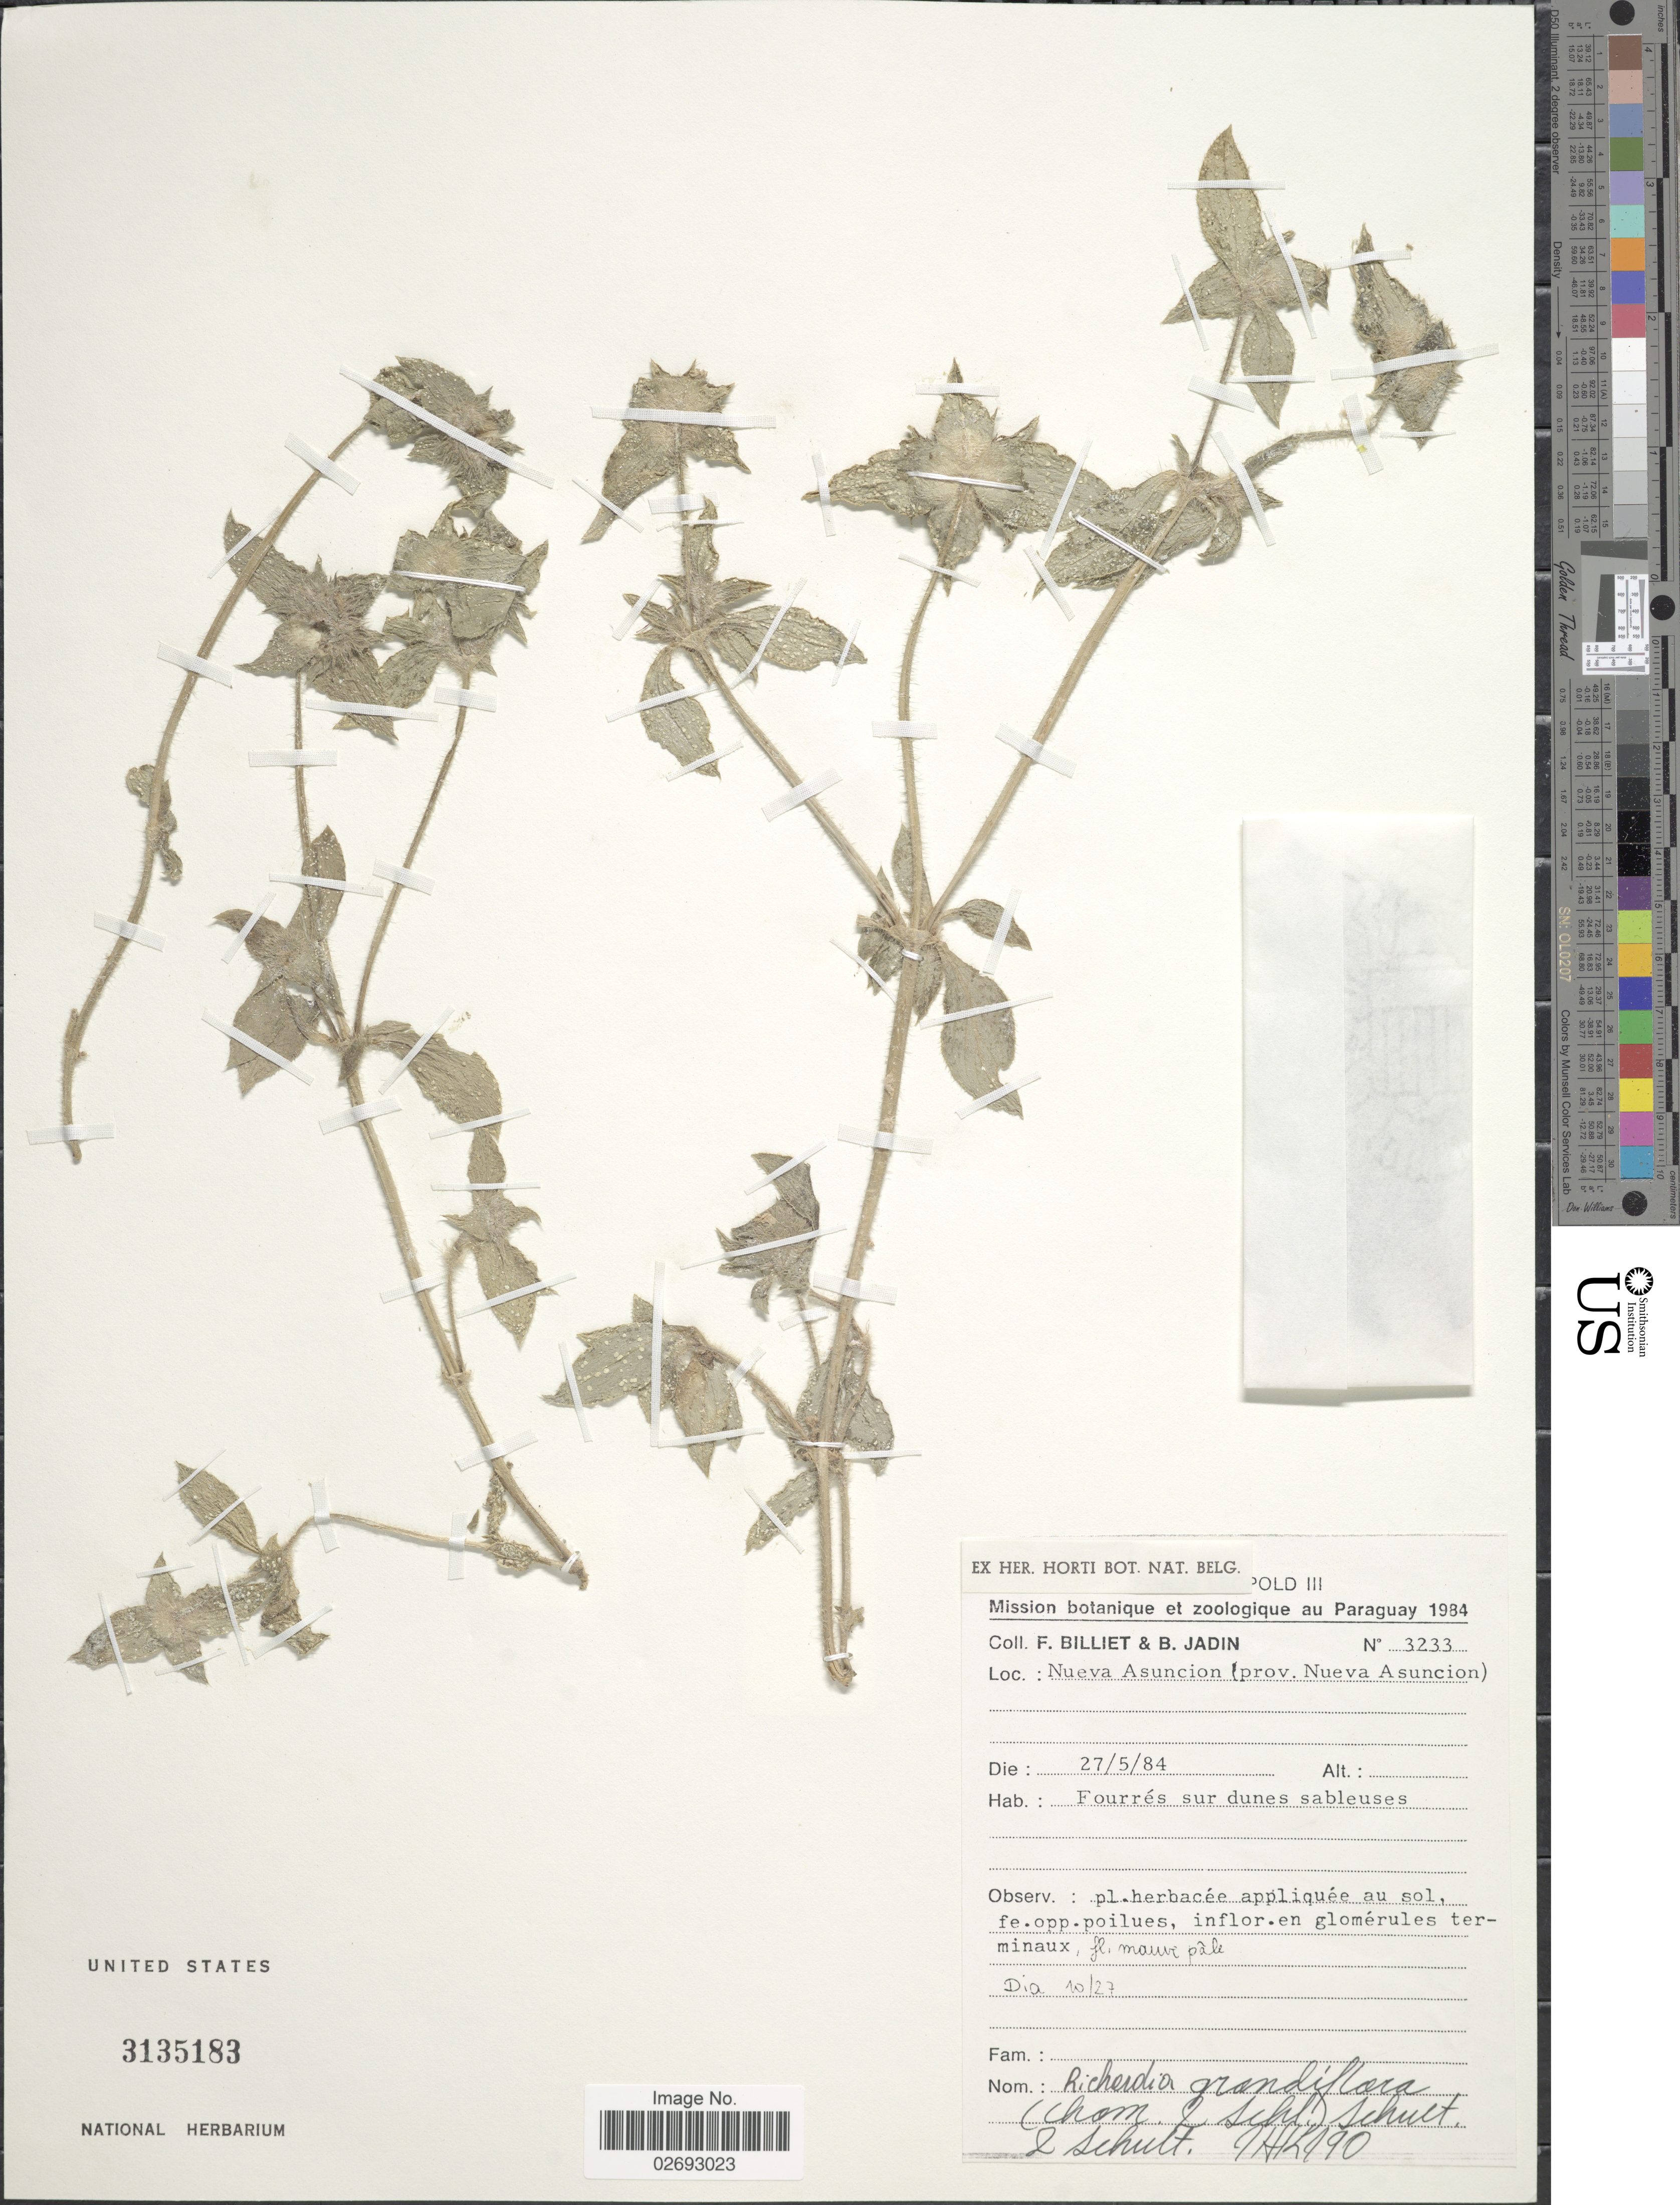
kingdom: Plantae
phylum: Tracheophyta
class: Magnoliopsida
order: Gentianales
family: Rubiaceae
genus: Richardia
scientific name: Richardia grandiflora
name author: (Cham. & Schltdl.) Steud.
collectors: F. Billiet & B. Jadin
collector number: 3233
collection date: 1984-05-27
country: Paraguay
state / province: Asuncion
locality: Nueva Asuncion (prov. Nueva Asuncion)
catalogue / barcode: US 3135183